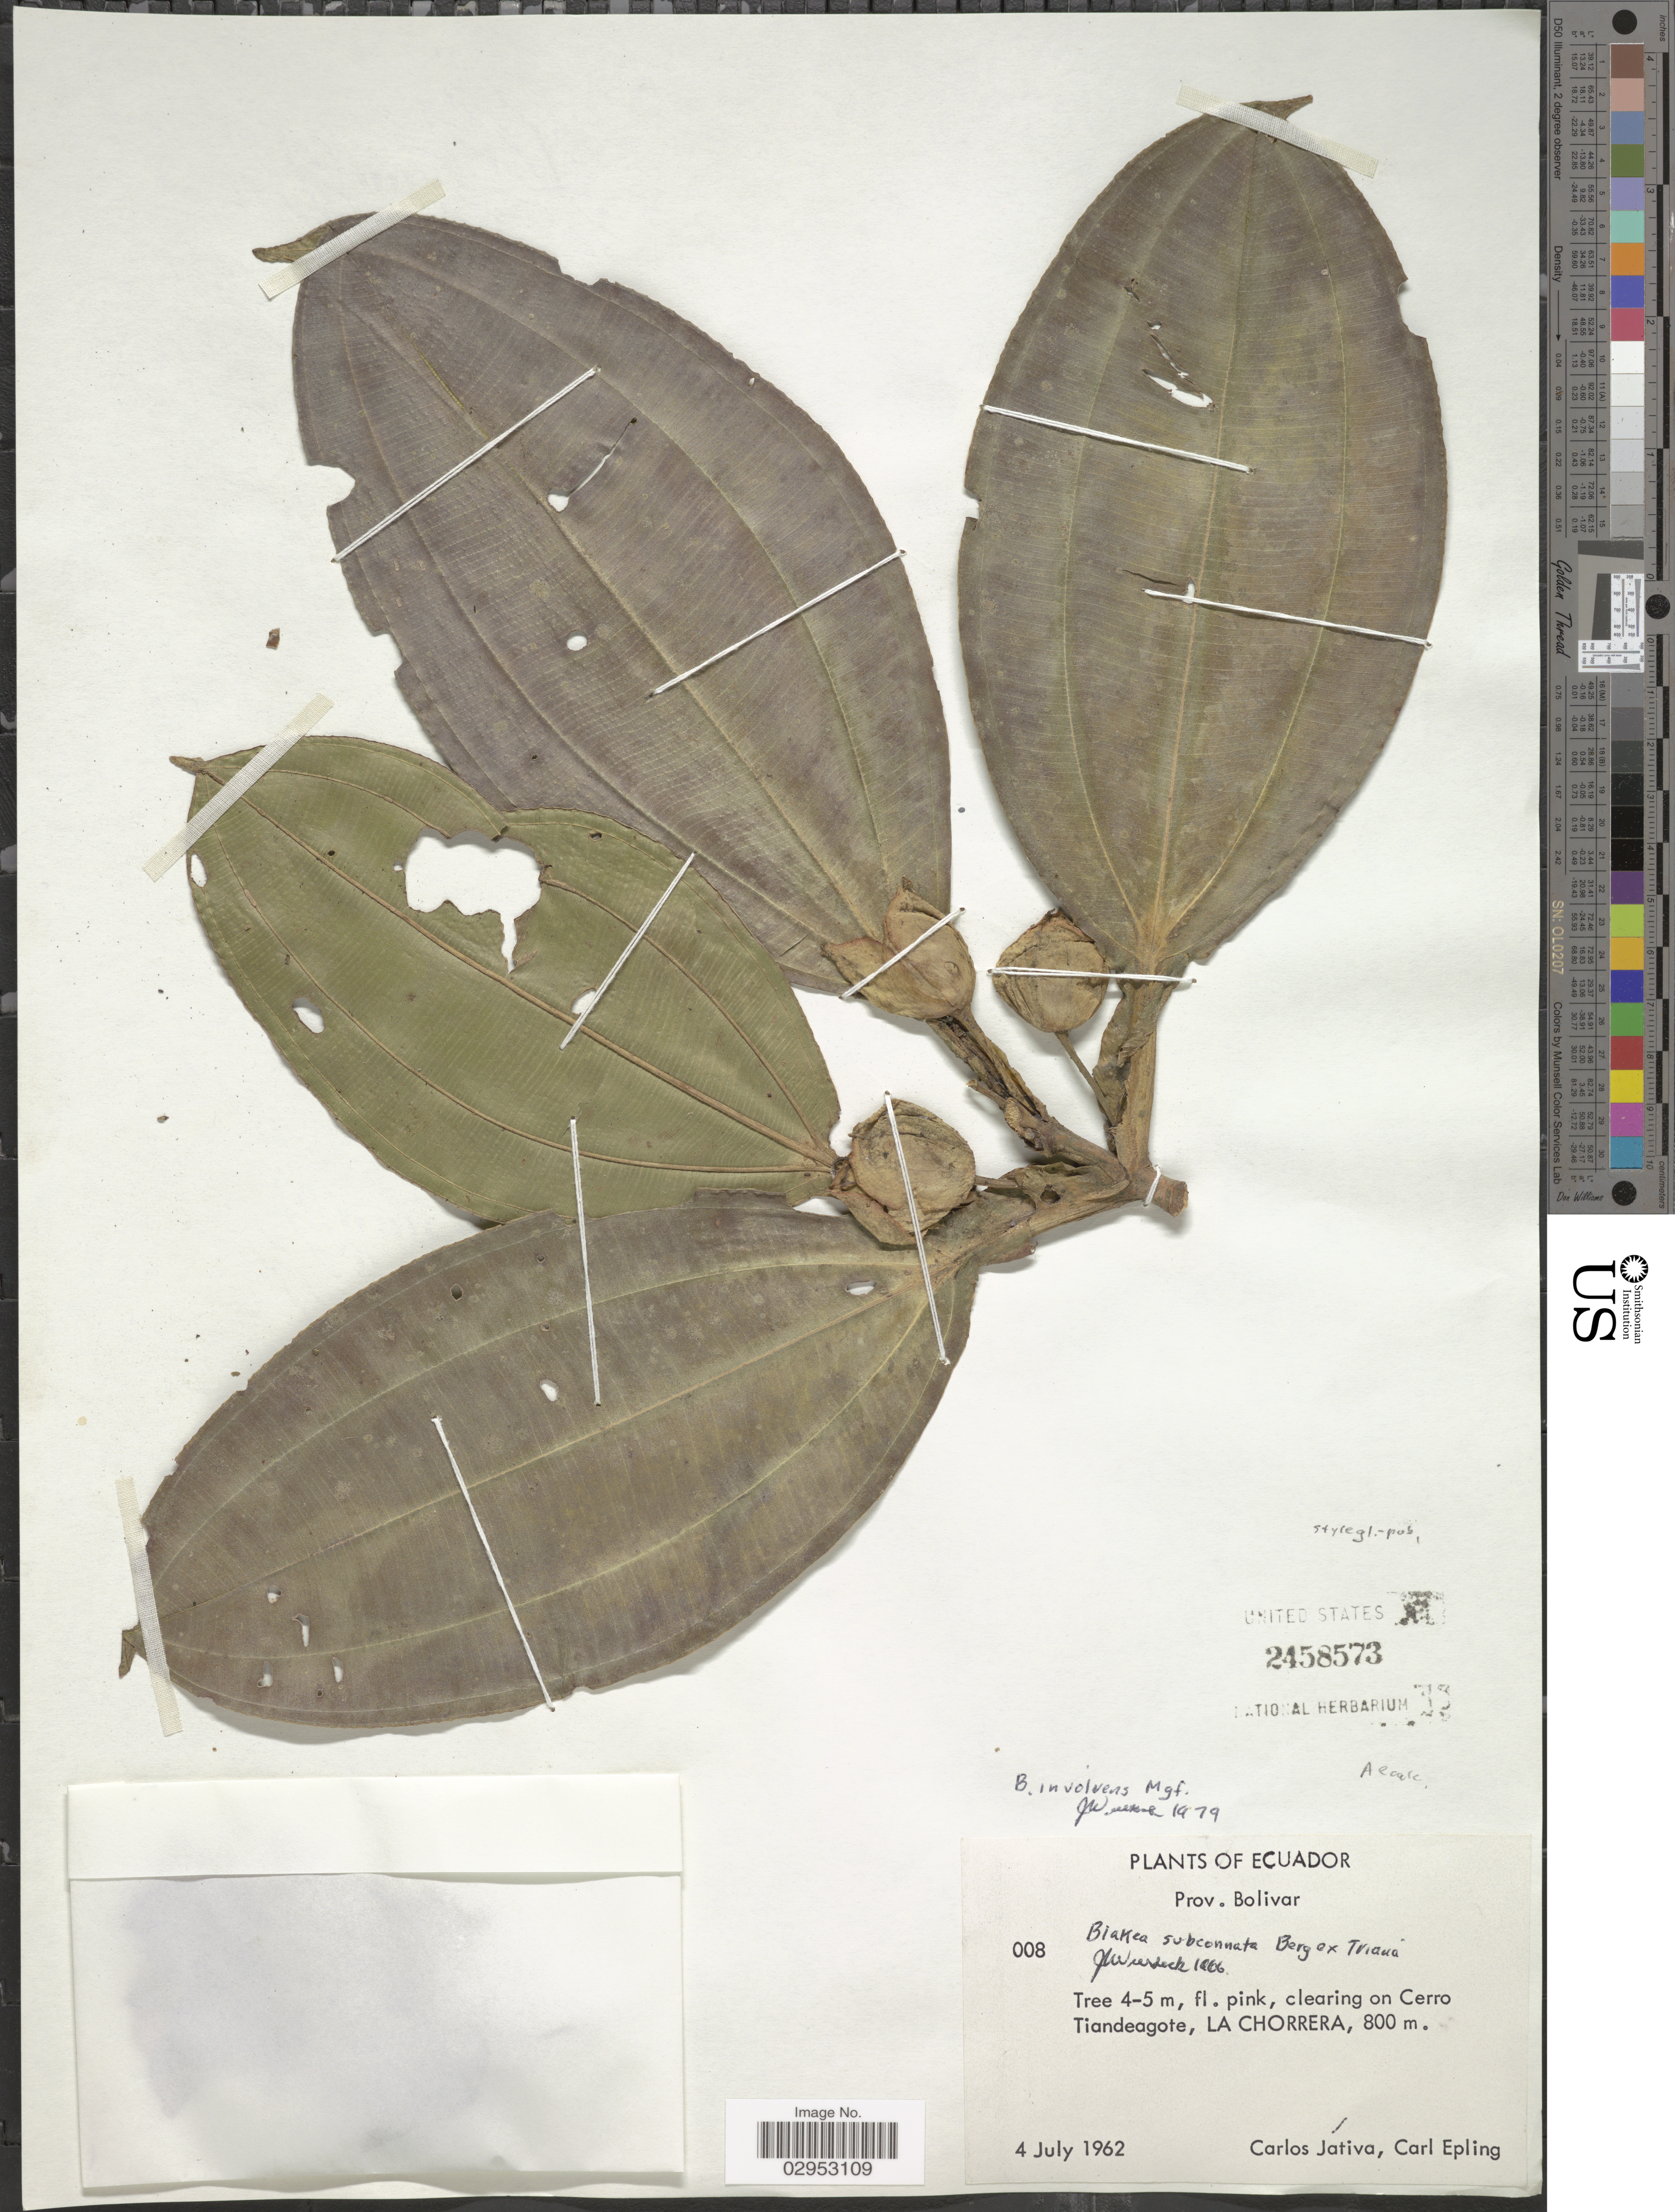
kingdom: Plantae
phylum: Tracheophyta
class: Magnoliopsida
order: Myrtales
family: Melastomataceae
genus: Blakea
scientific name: Blakea involvens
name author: Markgr.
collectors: C. D. Játiva & C. C. Epling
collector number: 008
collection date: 1962-07-04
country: Ecuador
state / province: Bolívar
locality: Clearing on Cerro Taindeagote, La Chorrera.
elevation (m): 800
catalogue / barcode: US 2458573